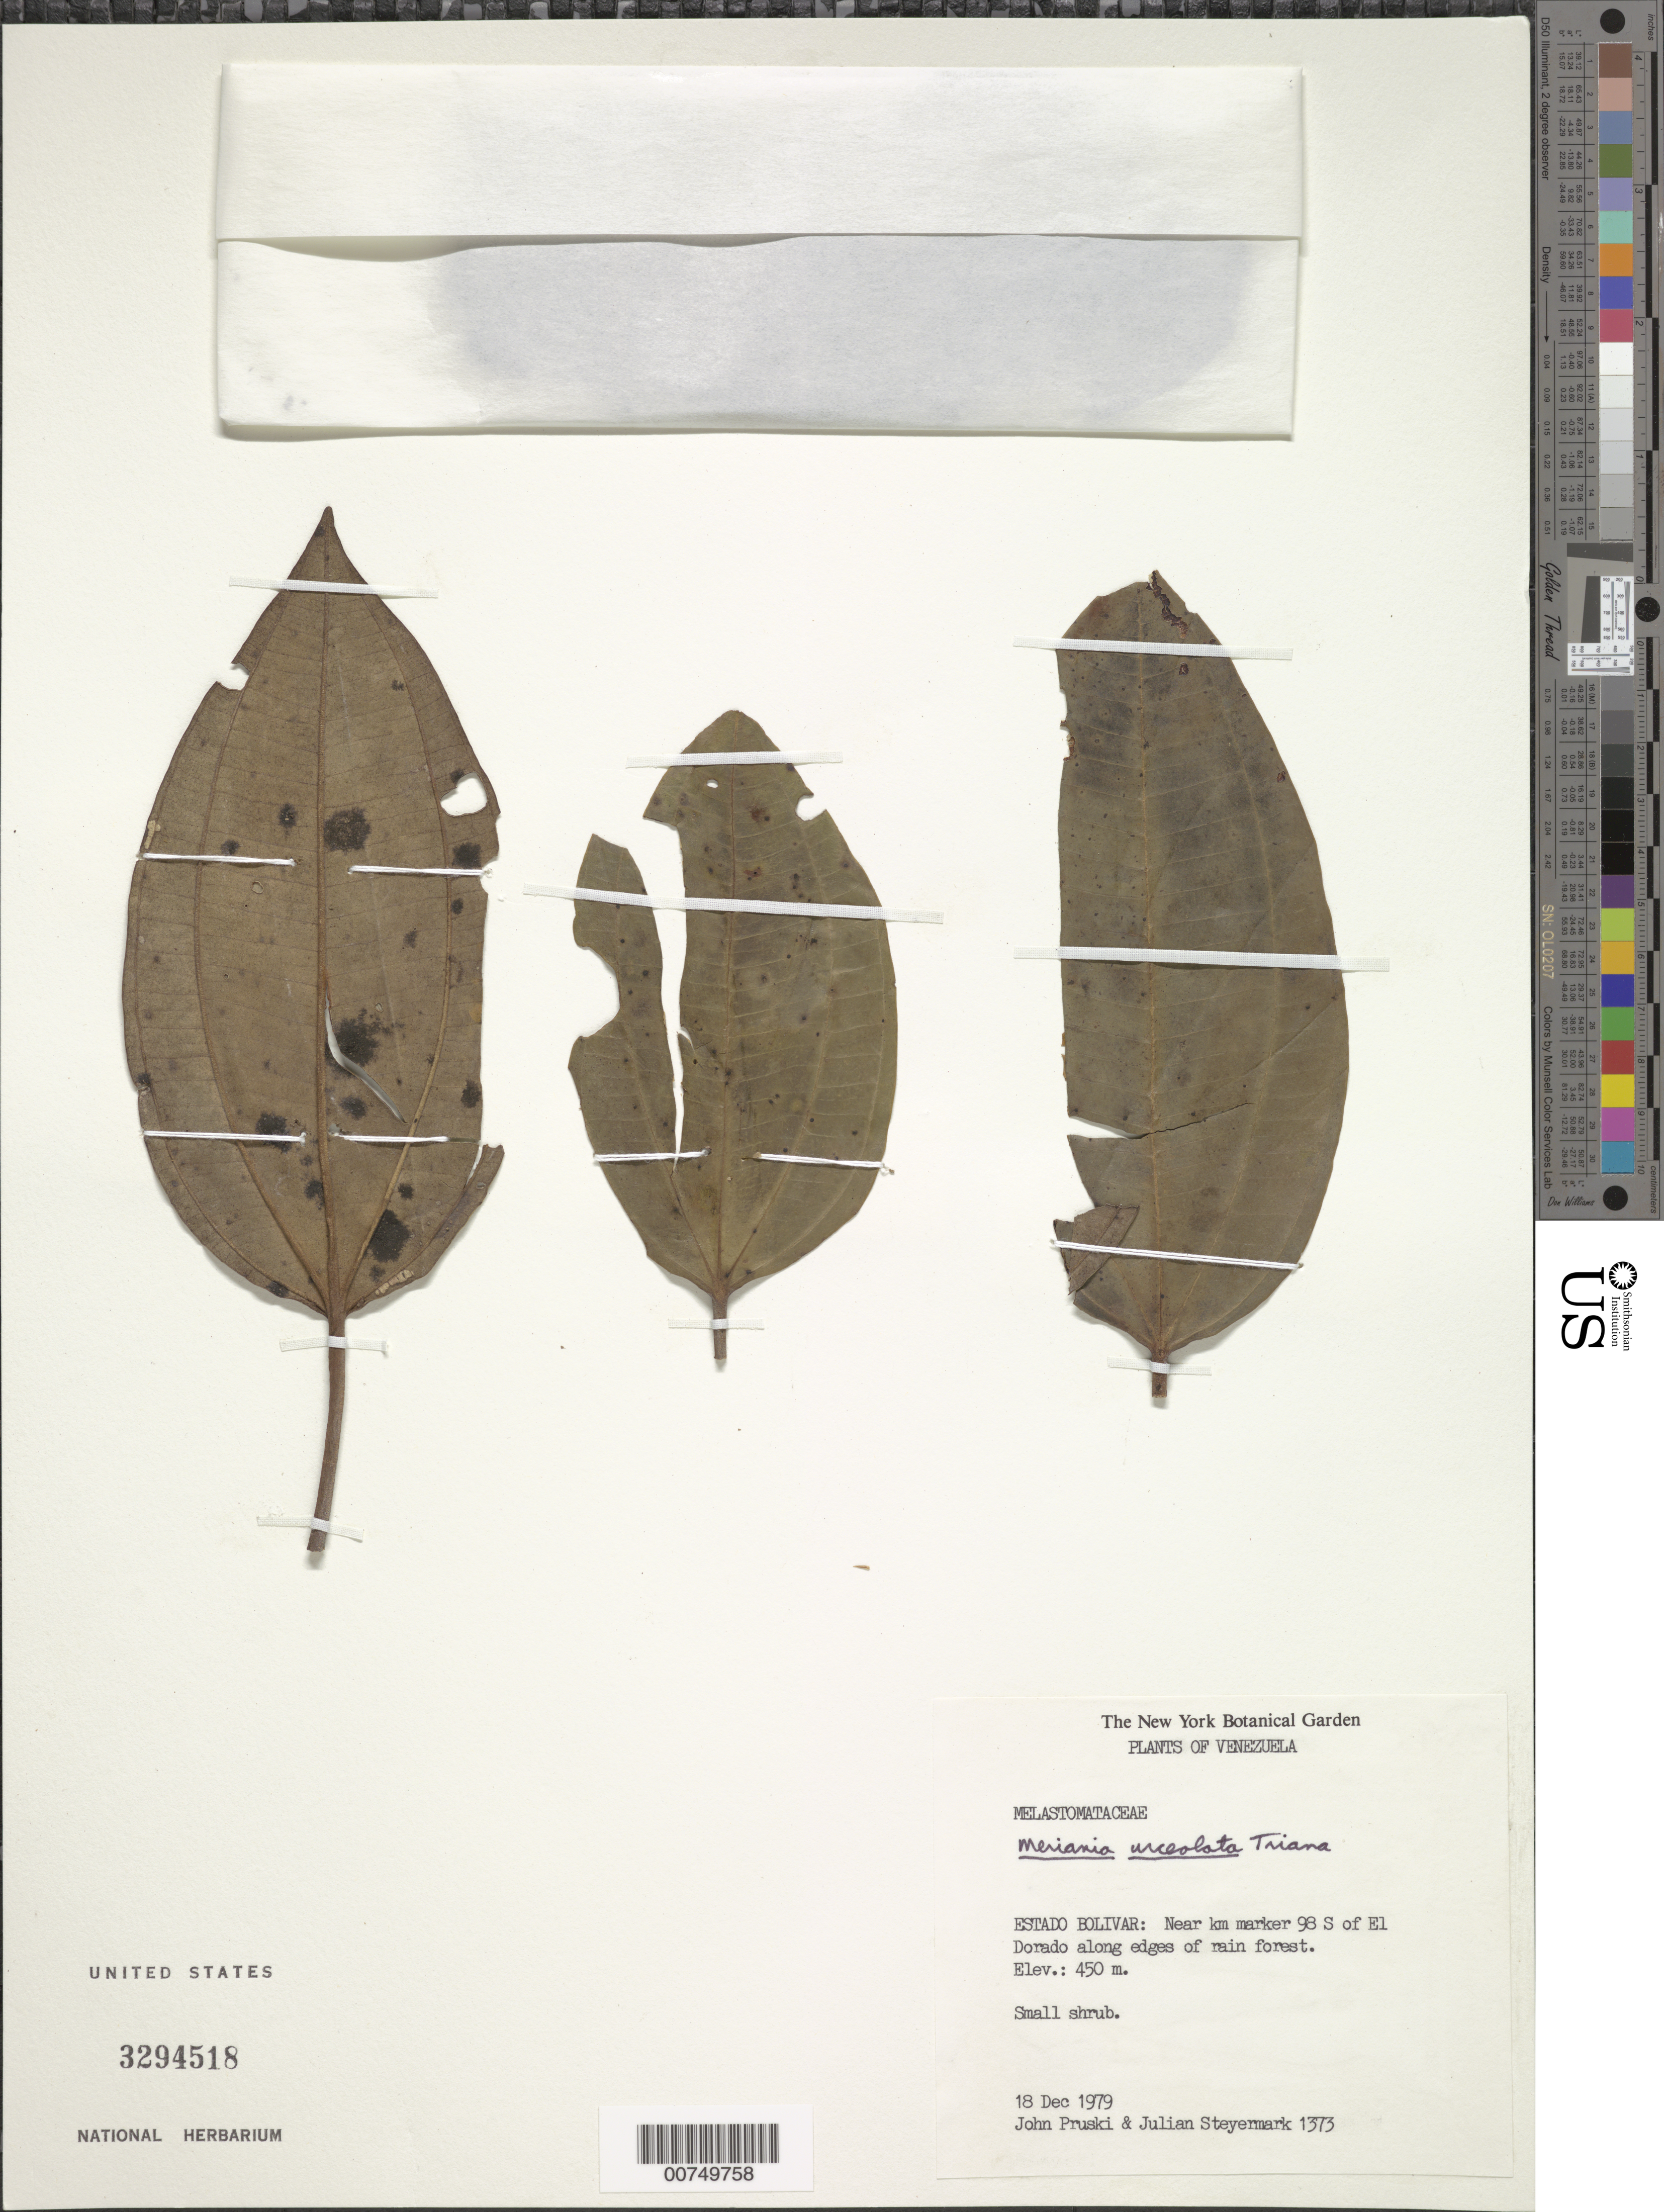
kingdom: Plantae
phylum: Tracheophyta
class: Magnoliopsida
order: Myrtales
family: Melastomataceae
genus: Meriania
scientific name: Meriania urceolata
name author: Triana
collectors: J. F. Pruski & J. Steyermark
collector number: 1373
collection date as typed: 18-Dec-79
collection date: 1979-12-18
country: Venezuela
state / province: Bolívar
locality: El Dorado, km 98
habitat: Along edges of rainforest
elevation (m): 450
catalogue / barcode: US 3294518